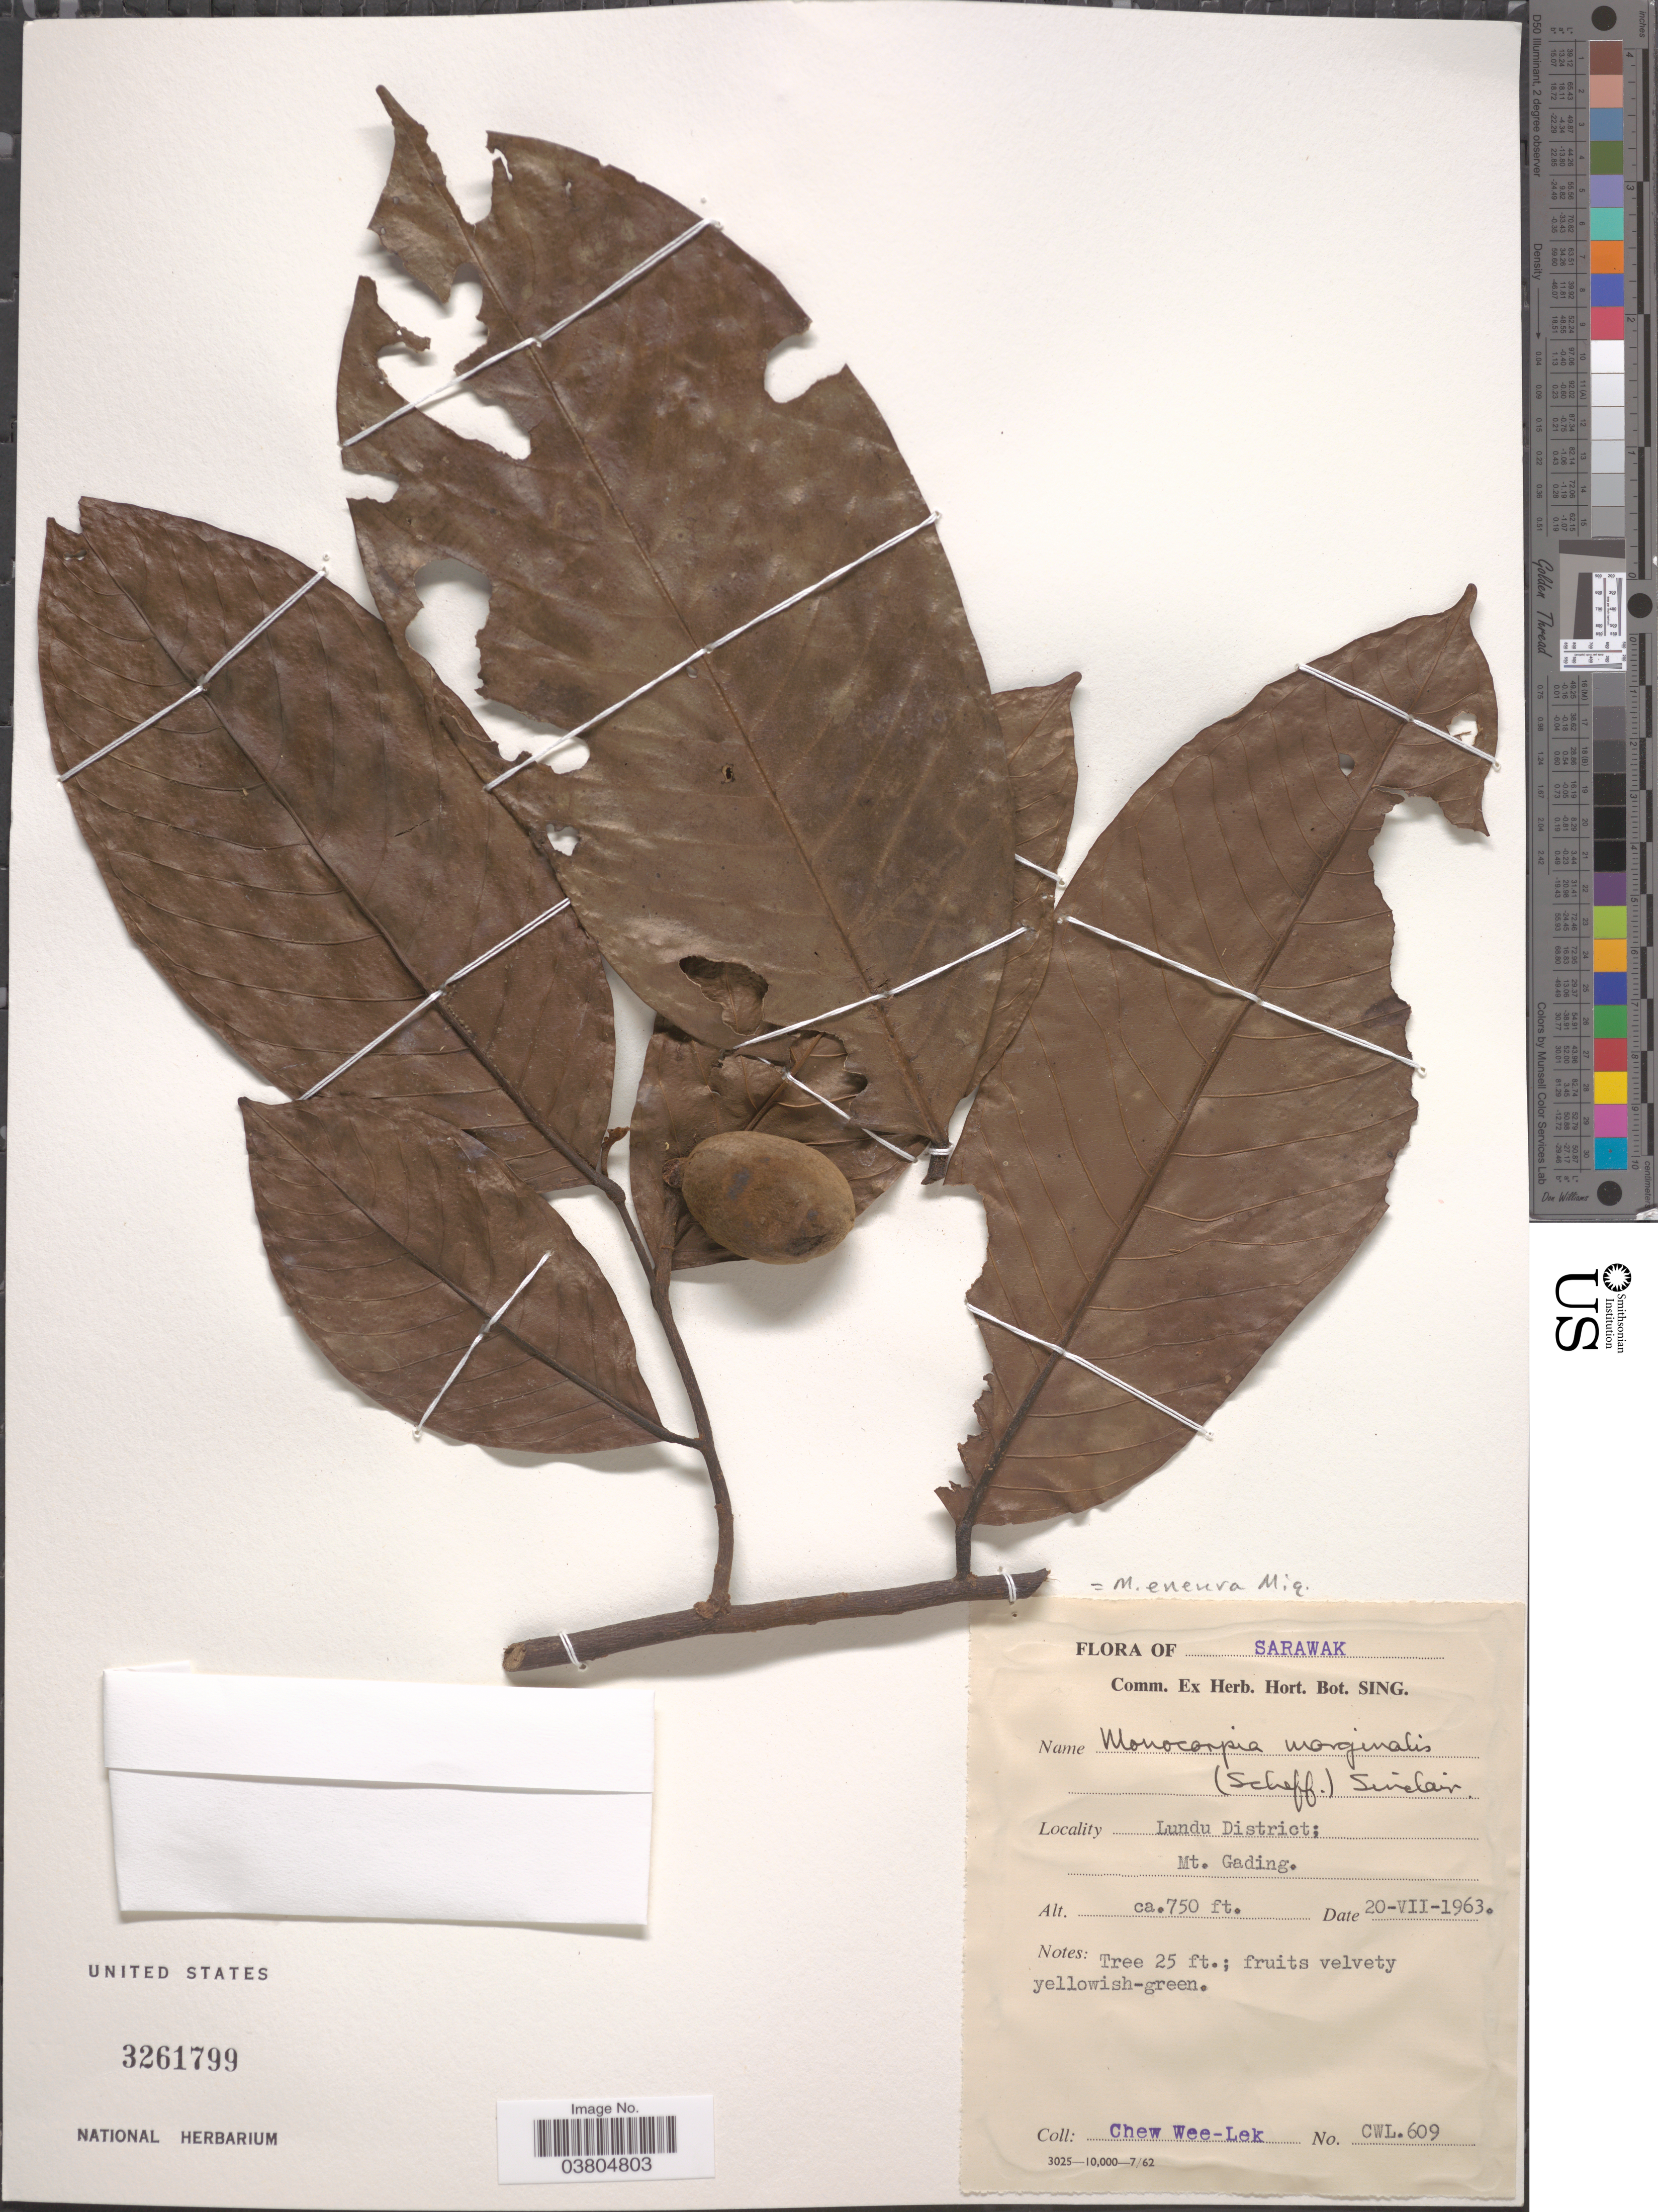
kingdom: Plantae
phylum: Tracheophyta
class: Magnoliopsida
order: Magnoliales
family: Annonaceae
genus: Monocarpia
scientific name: Monocarpia euneura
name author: Miq.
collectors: W. Chew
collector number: CWL609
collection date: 1963-07-20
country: Malaysia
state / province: Sarawak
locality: Lundu District; Mt. Gading.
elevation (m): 229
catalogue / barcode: US 3261799